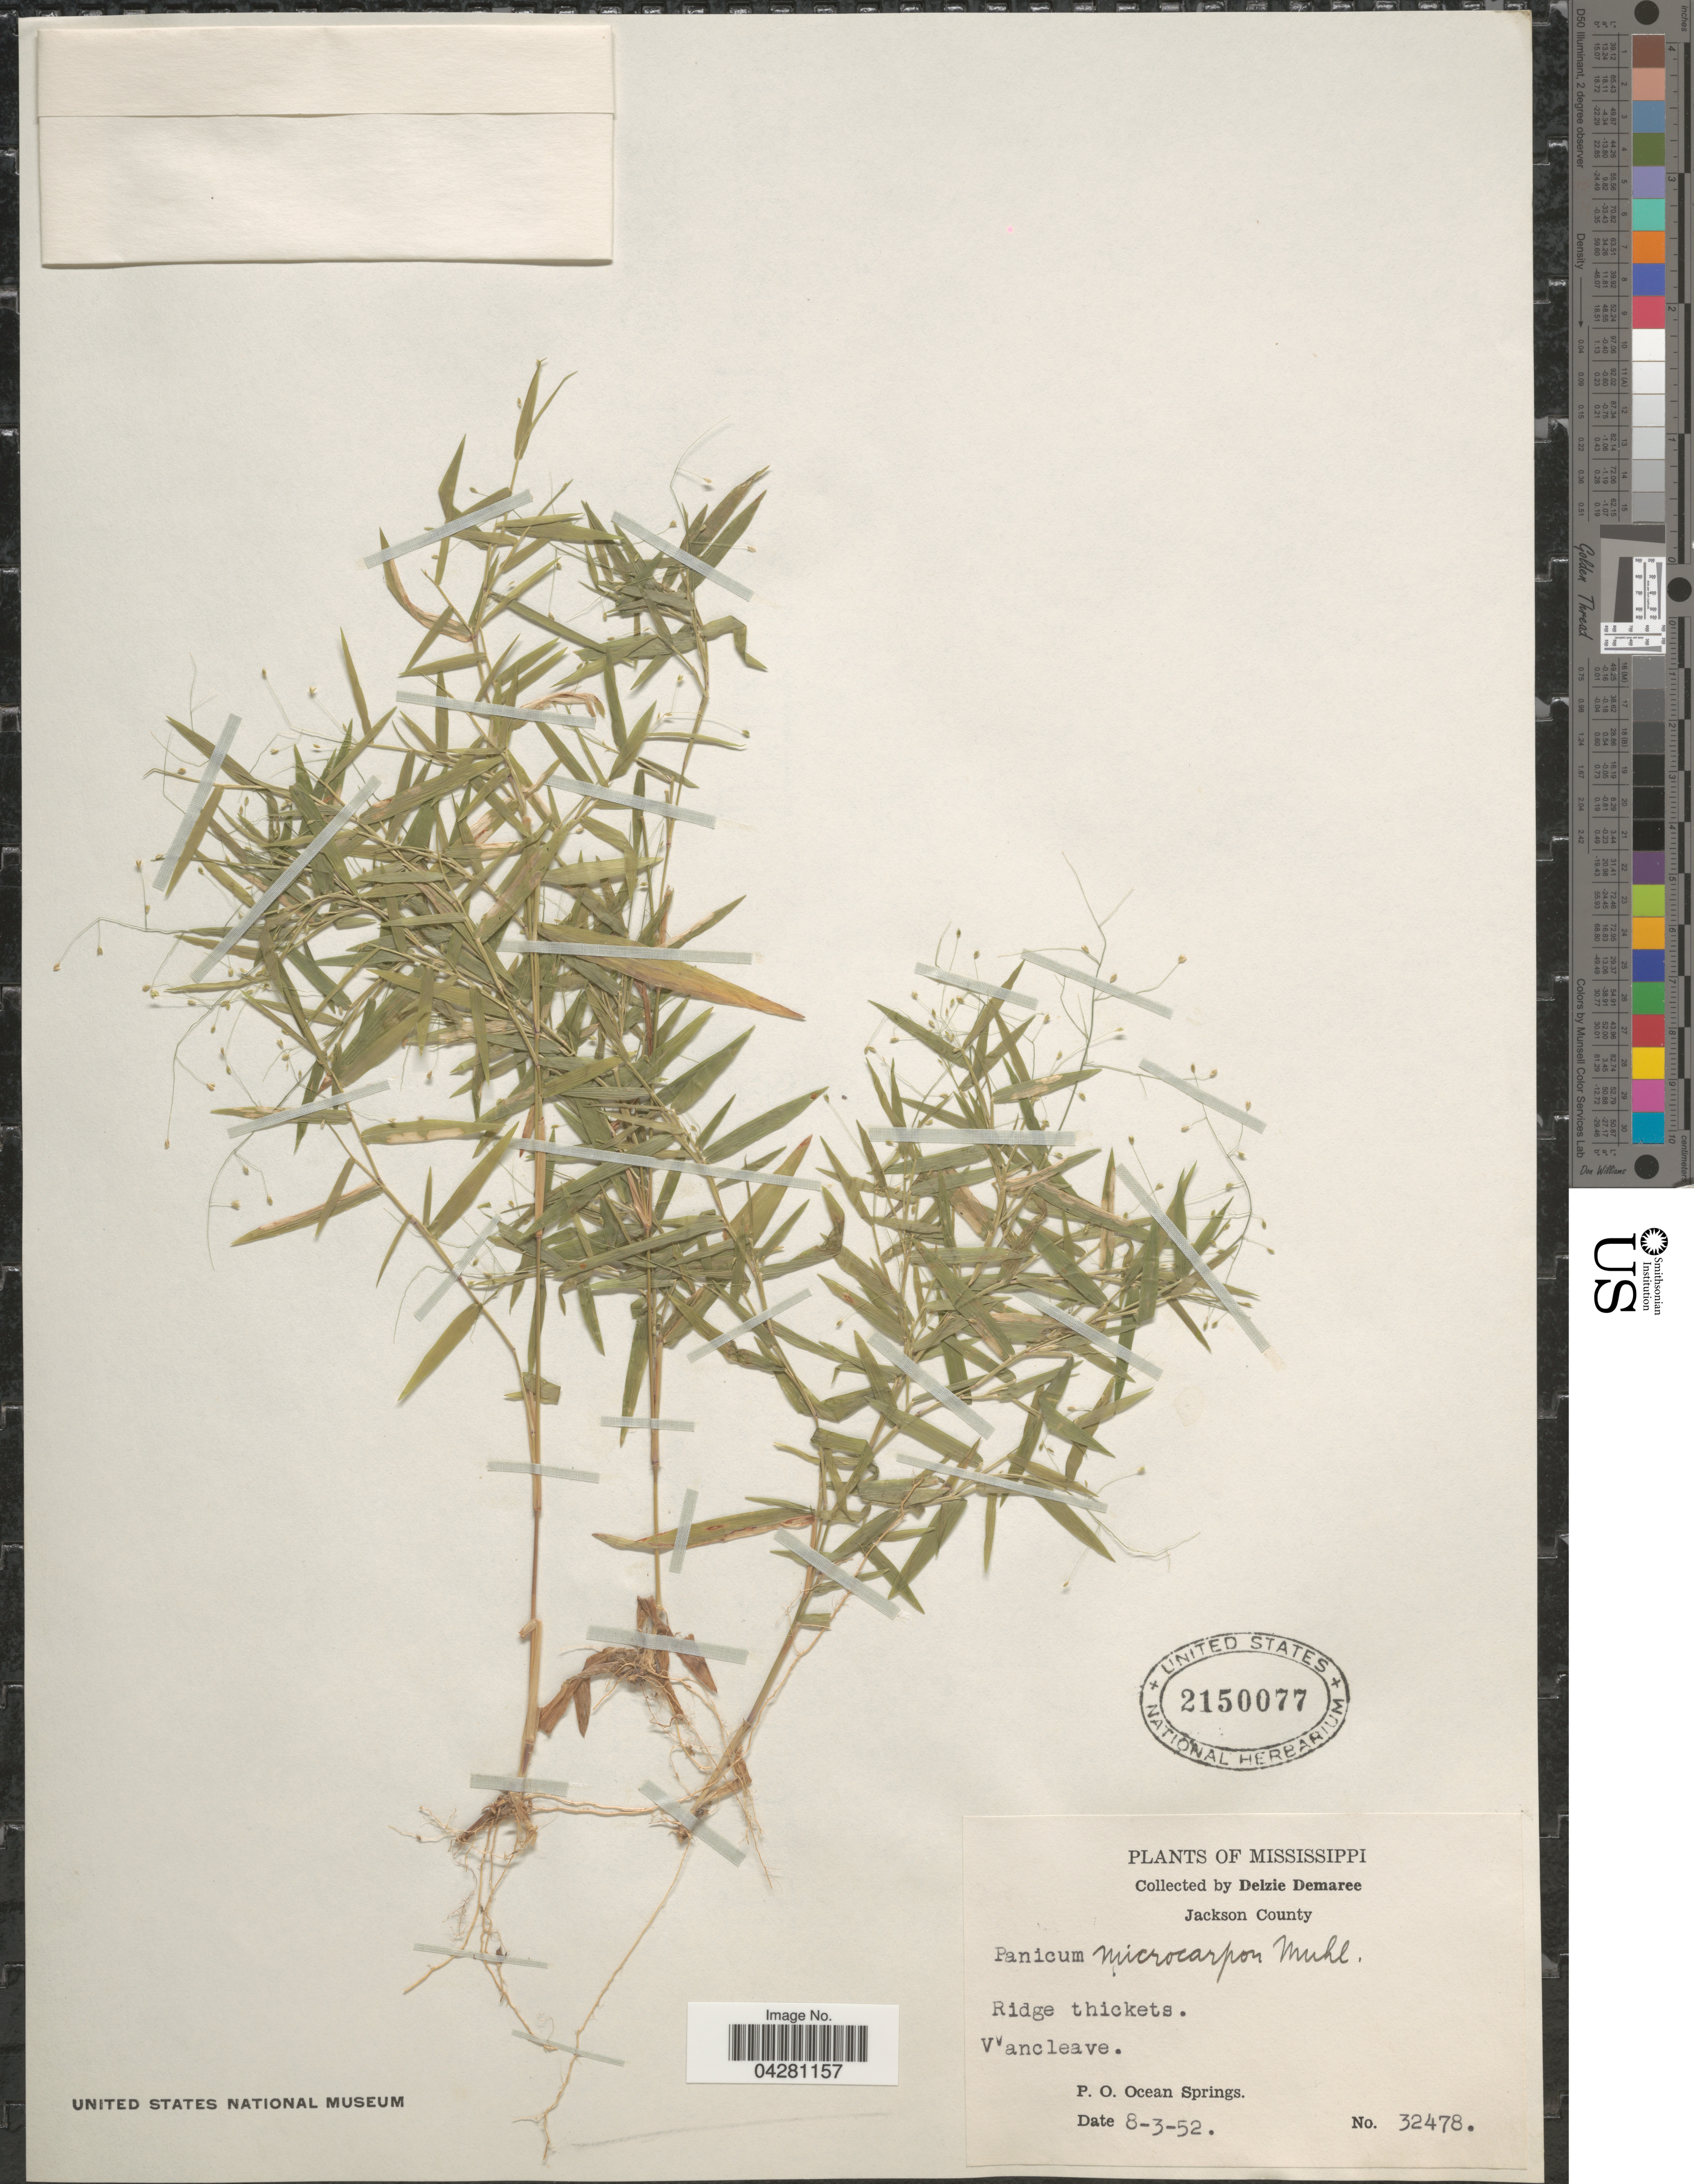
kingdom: Plantae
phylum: Tracheophyta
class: Liliopsida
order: Poales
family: Poaceae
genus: Dichanthelium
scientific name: Dichanthelium dichotomum var. dichotomum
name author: (L.) Gould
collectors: D. Demaree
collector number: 32478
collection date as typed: Transcribed d/m/y: 3/8/52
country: United States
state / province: Mississippi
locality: Jackson County. Vancleave. P. O. Ocean Springs.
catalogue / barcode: US 2150077